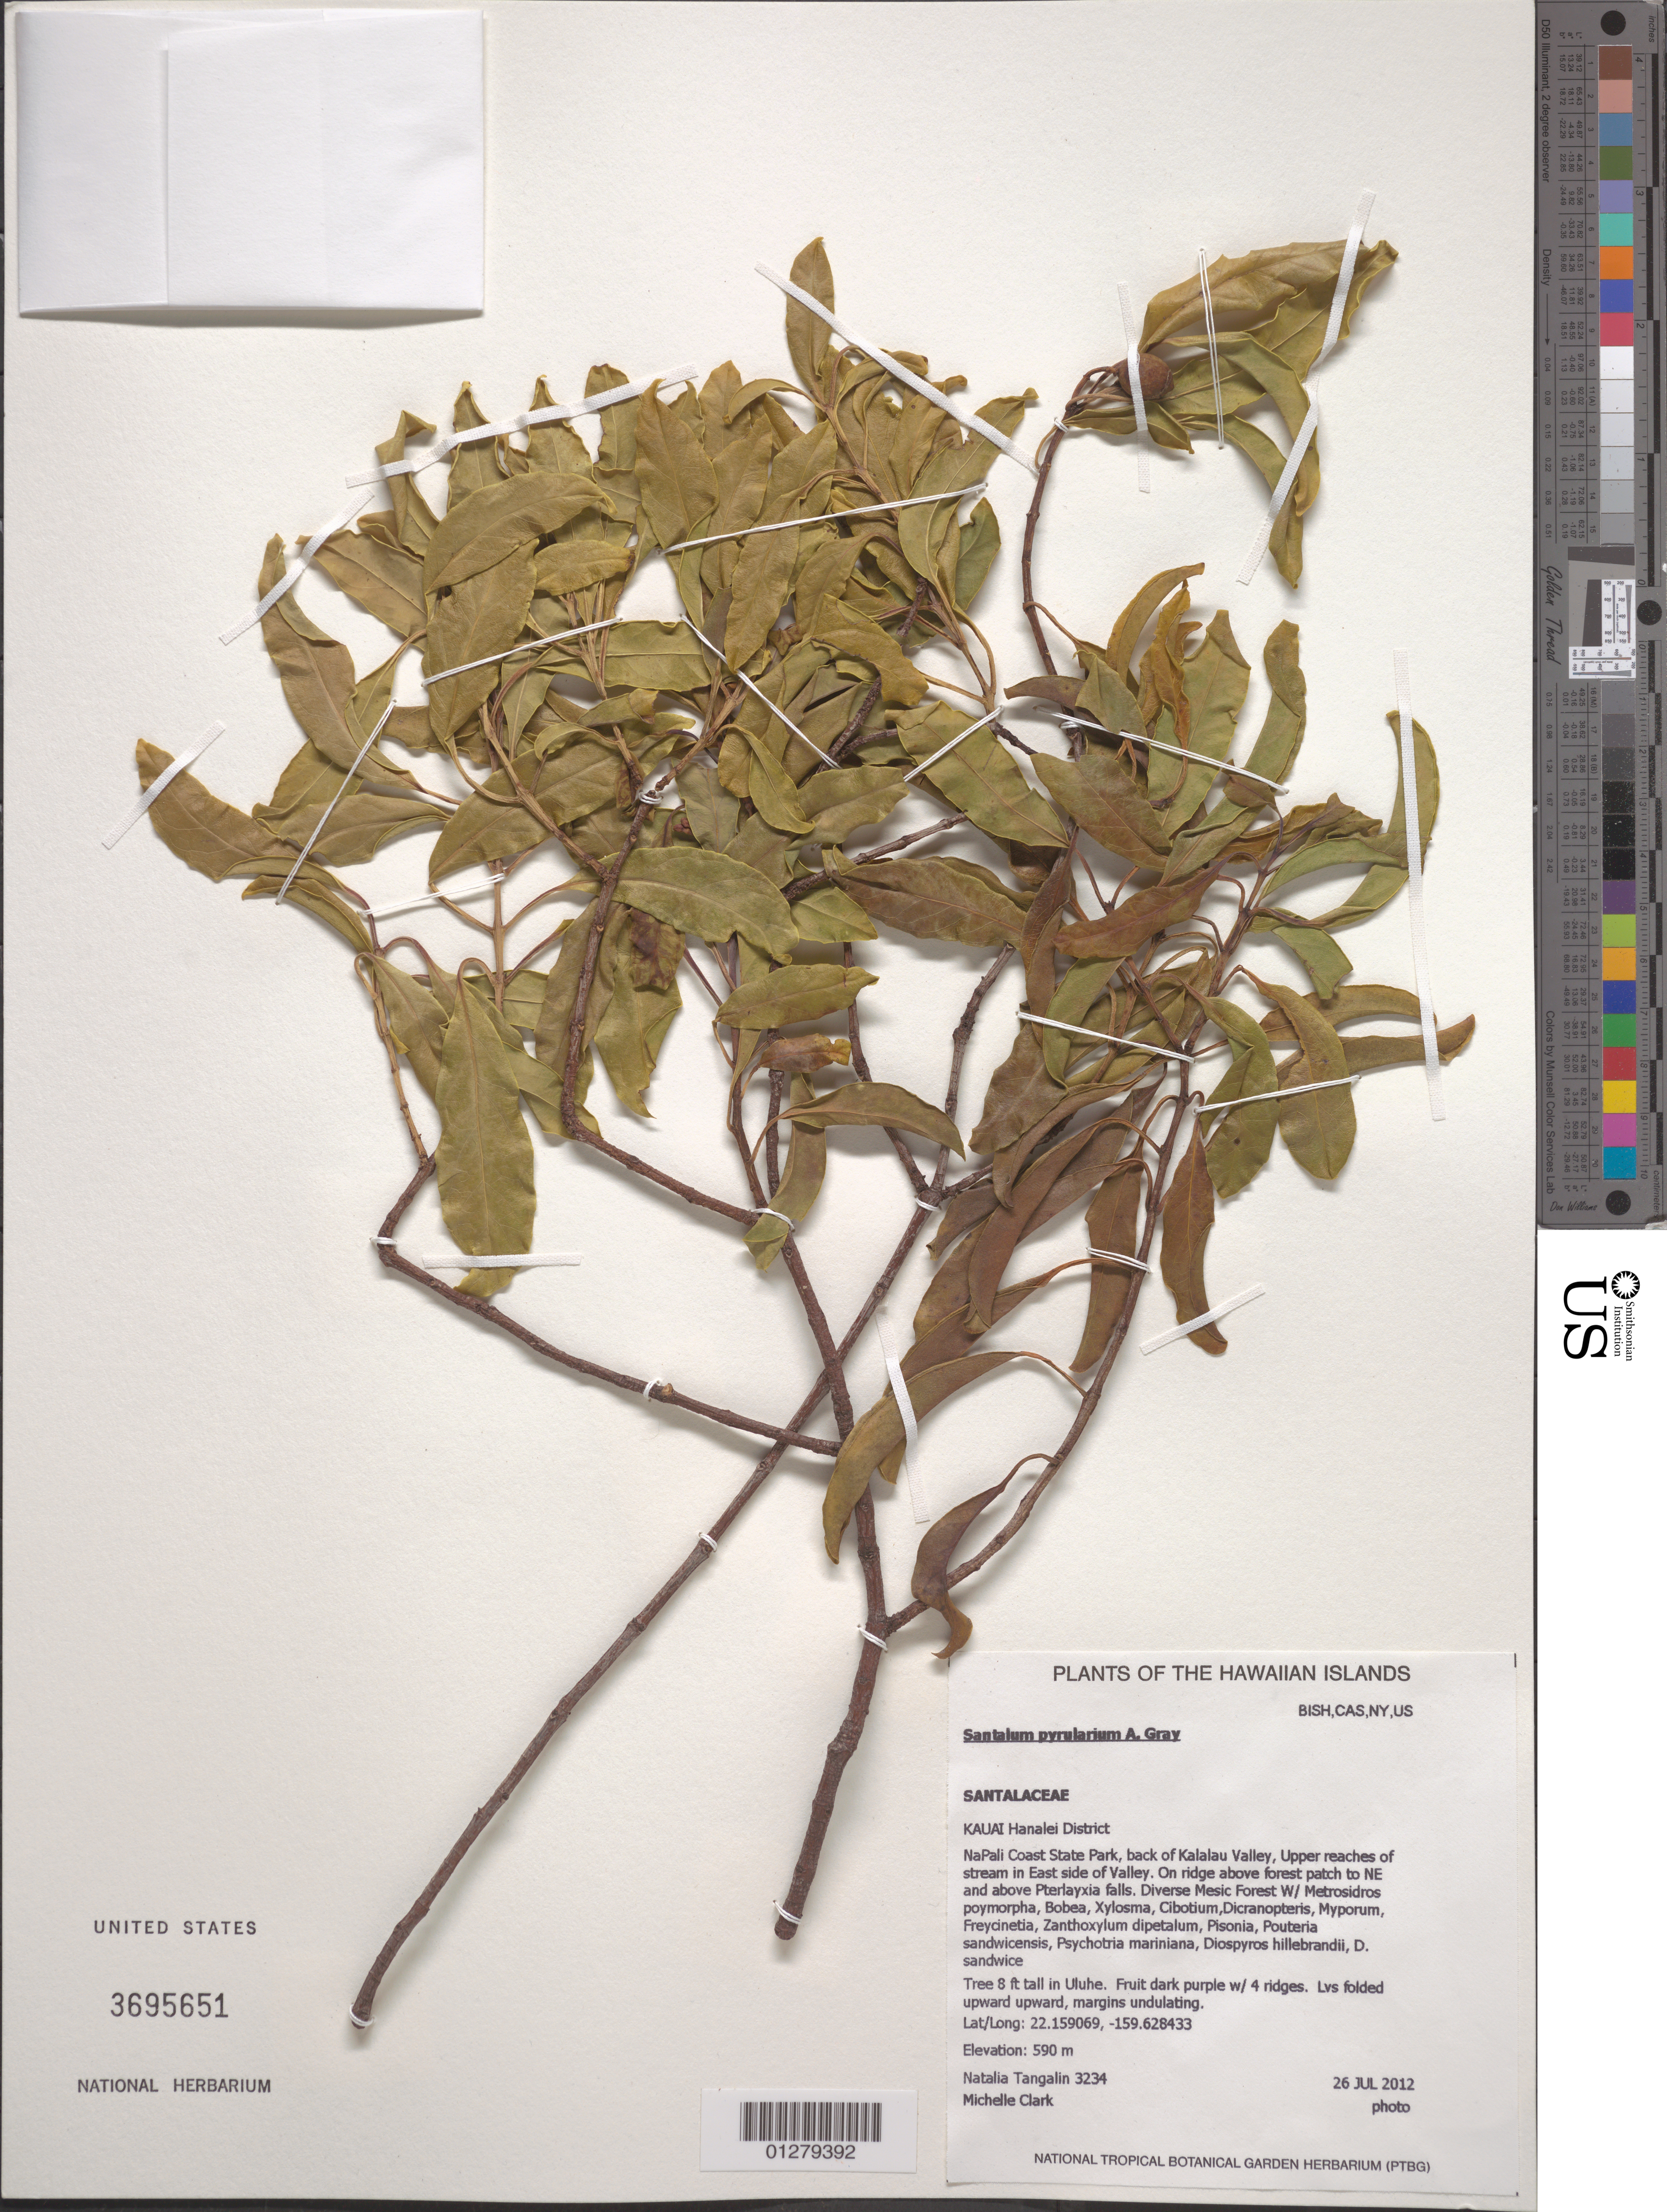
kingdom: Plantae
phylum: Tracheophyta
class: Magnoliopsida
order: Santalales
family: Santalaceae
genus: Santalum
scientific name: Santalum pyrularium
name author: A. Gray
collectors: N. Tangalin & M. Clark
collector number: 3234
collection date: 2012-07-26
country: United States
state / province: Hawaii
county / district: Kauai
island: Kaua'i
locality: Hanalei District, NaPali Coast State Park, back of Kalalau Valley, upper reaches of stream in east side of valley, on ridge above forest patch to NE and above Pterlayxia falls.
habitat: Diverse mesic forest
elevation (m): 590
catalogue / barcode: US 3695651